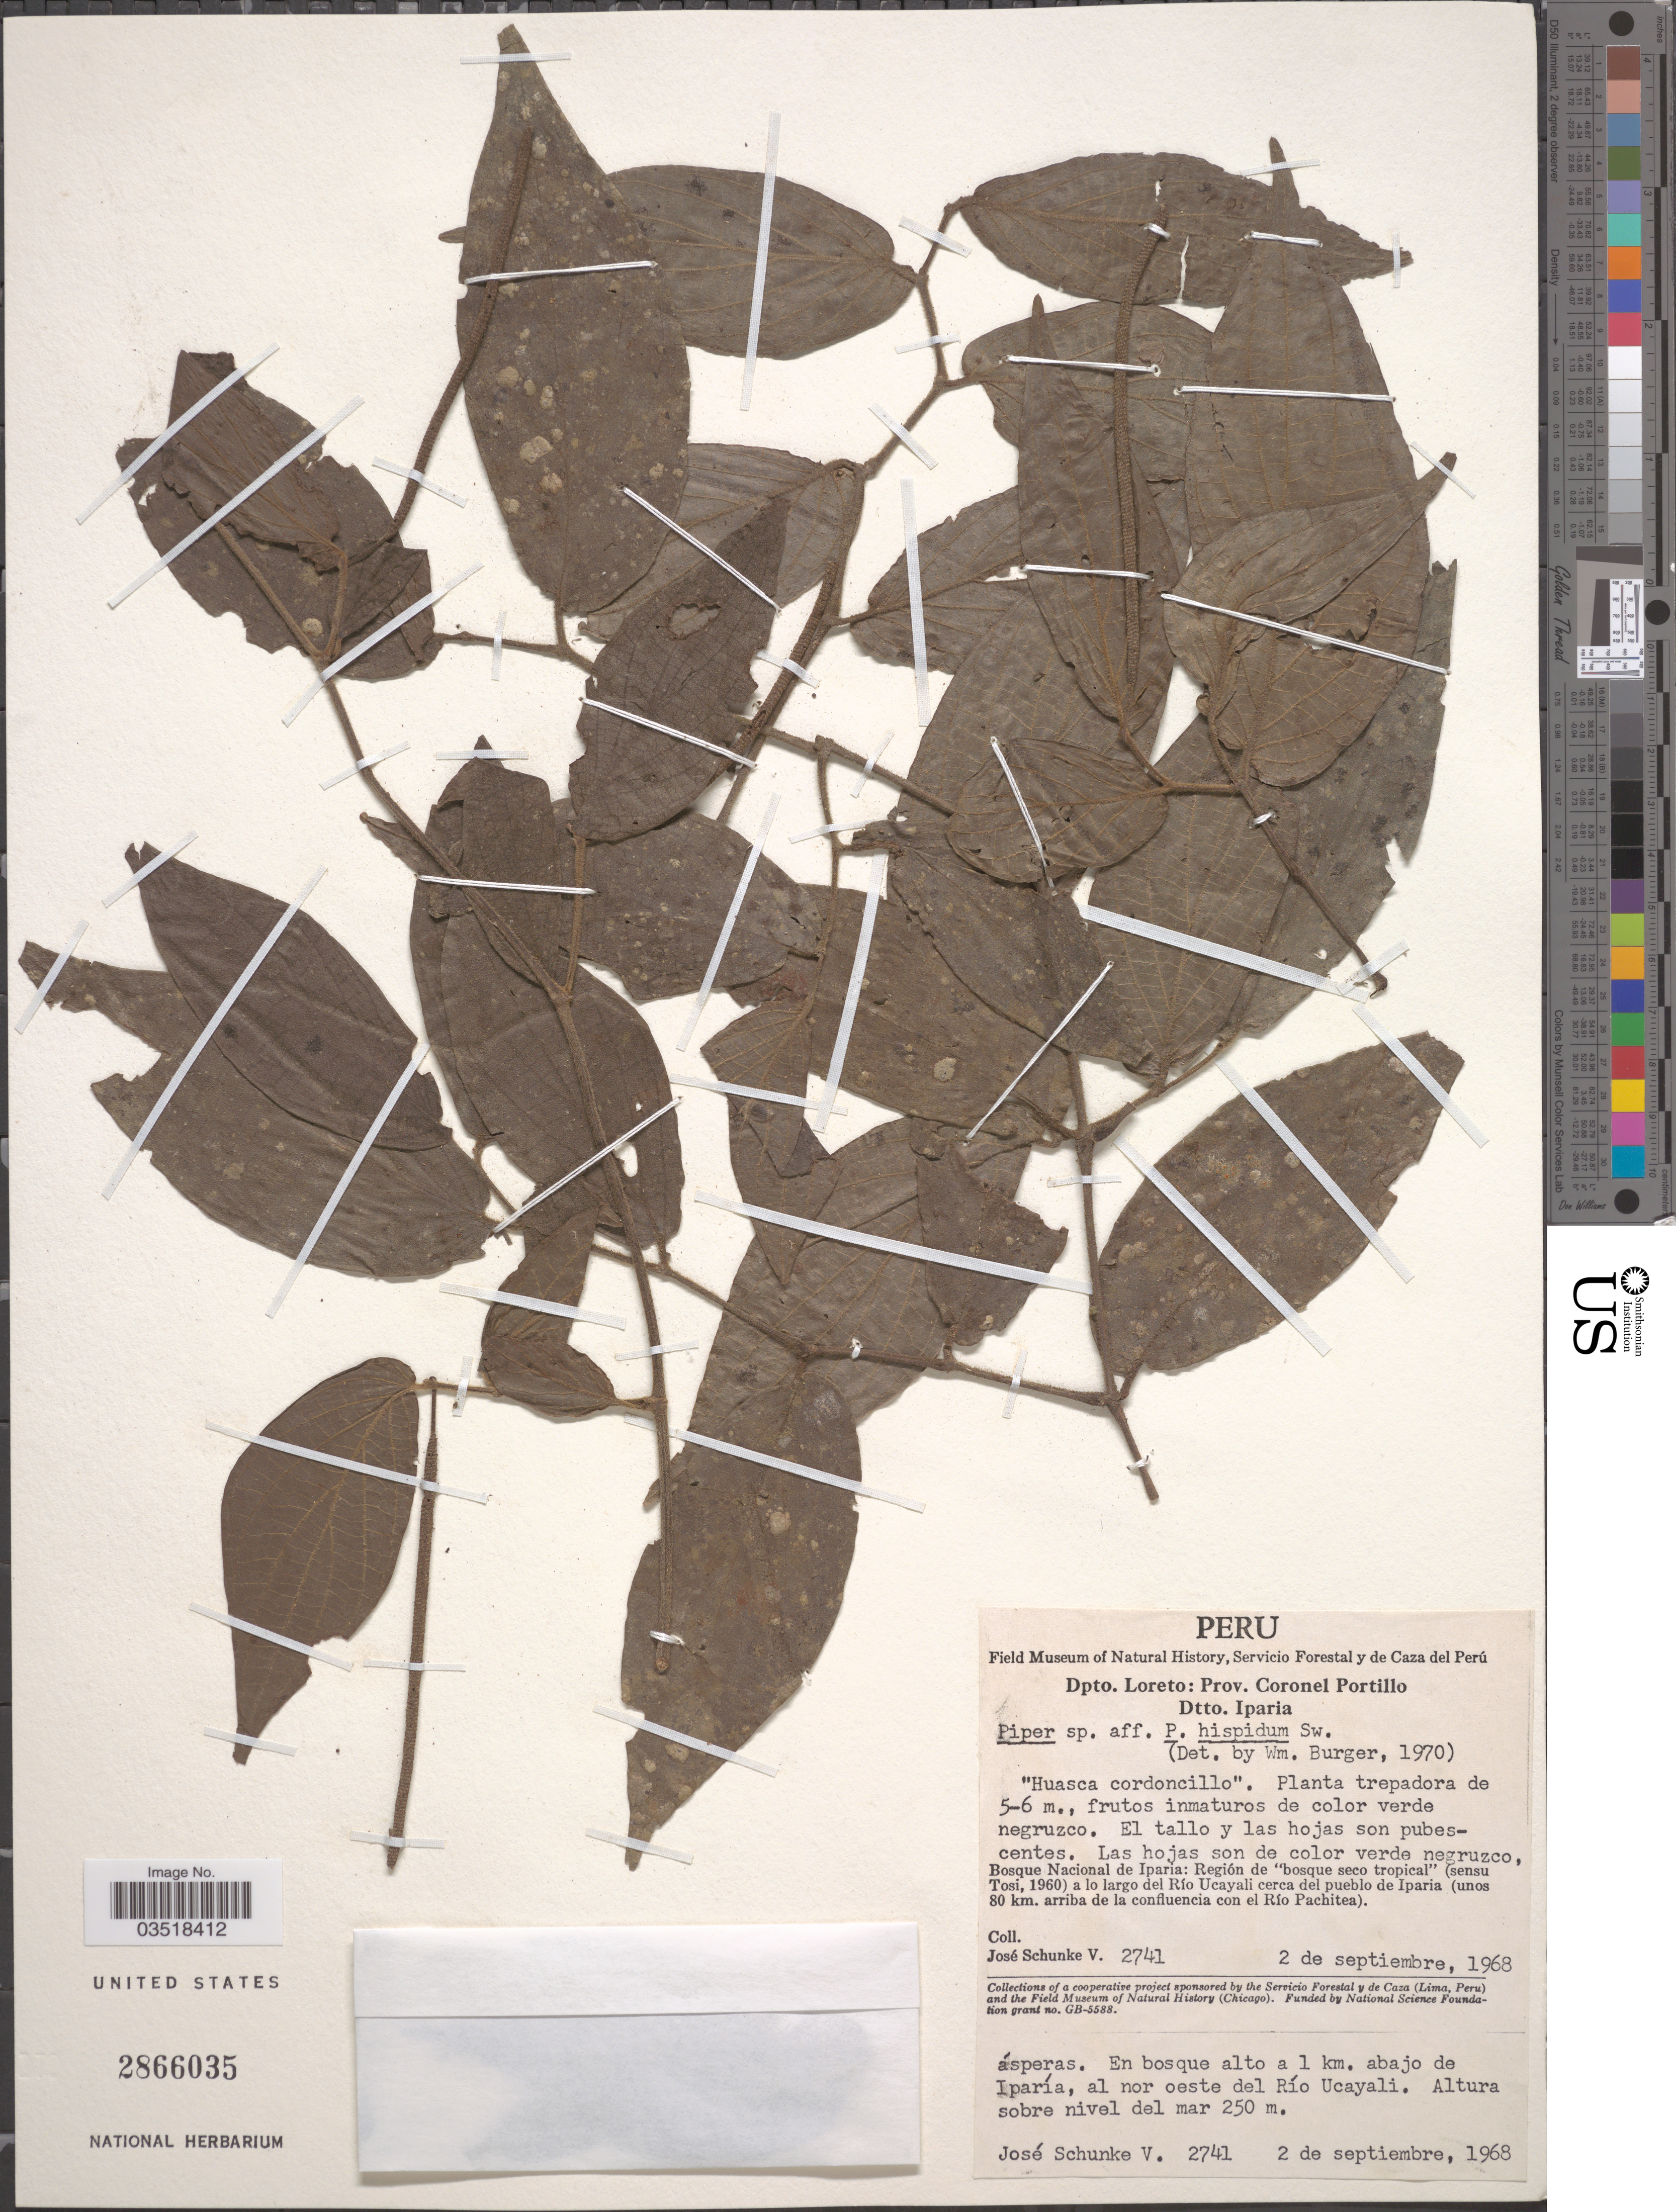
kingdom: Plantae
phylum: Tracheophyta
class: Magnoliopsida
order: Piperales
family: Piperaceae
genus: Piper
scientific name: Piper hispidum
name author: Sw.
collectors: J. Schunke Vigo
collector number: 2741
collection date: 1968-09-02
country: Peru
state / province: Loreto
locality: Dpto. Loreto: Prov. Coronel Portillo, Dtto. Iparia. Bosque Nacional de Iparia: Región de "bosque seco tropical" (sensu Tosi, 1960) a lo largo del Río Ucayali cerca del pueblo de Iparia (unos 80 km. arriba de la confluencia con el Río Pachitea). En bosque alto a 1 km. abajo de Iparía, al nor oeste del Río Ucayali.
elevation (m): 250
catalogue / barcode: US 2866035